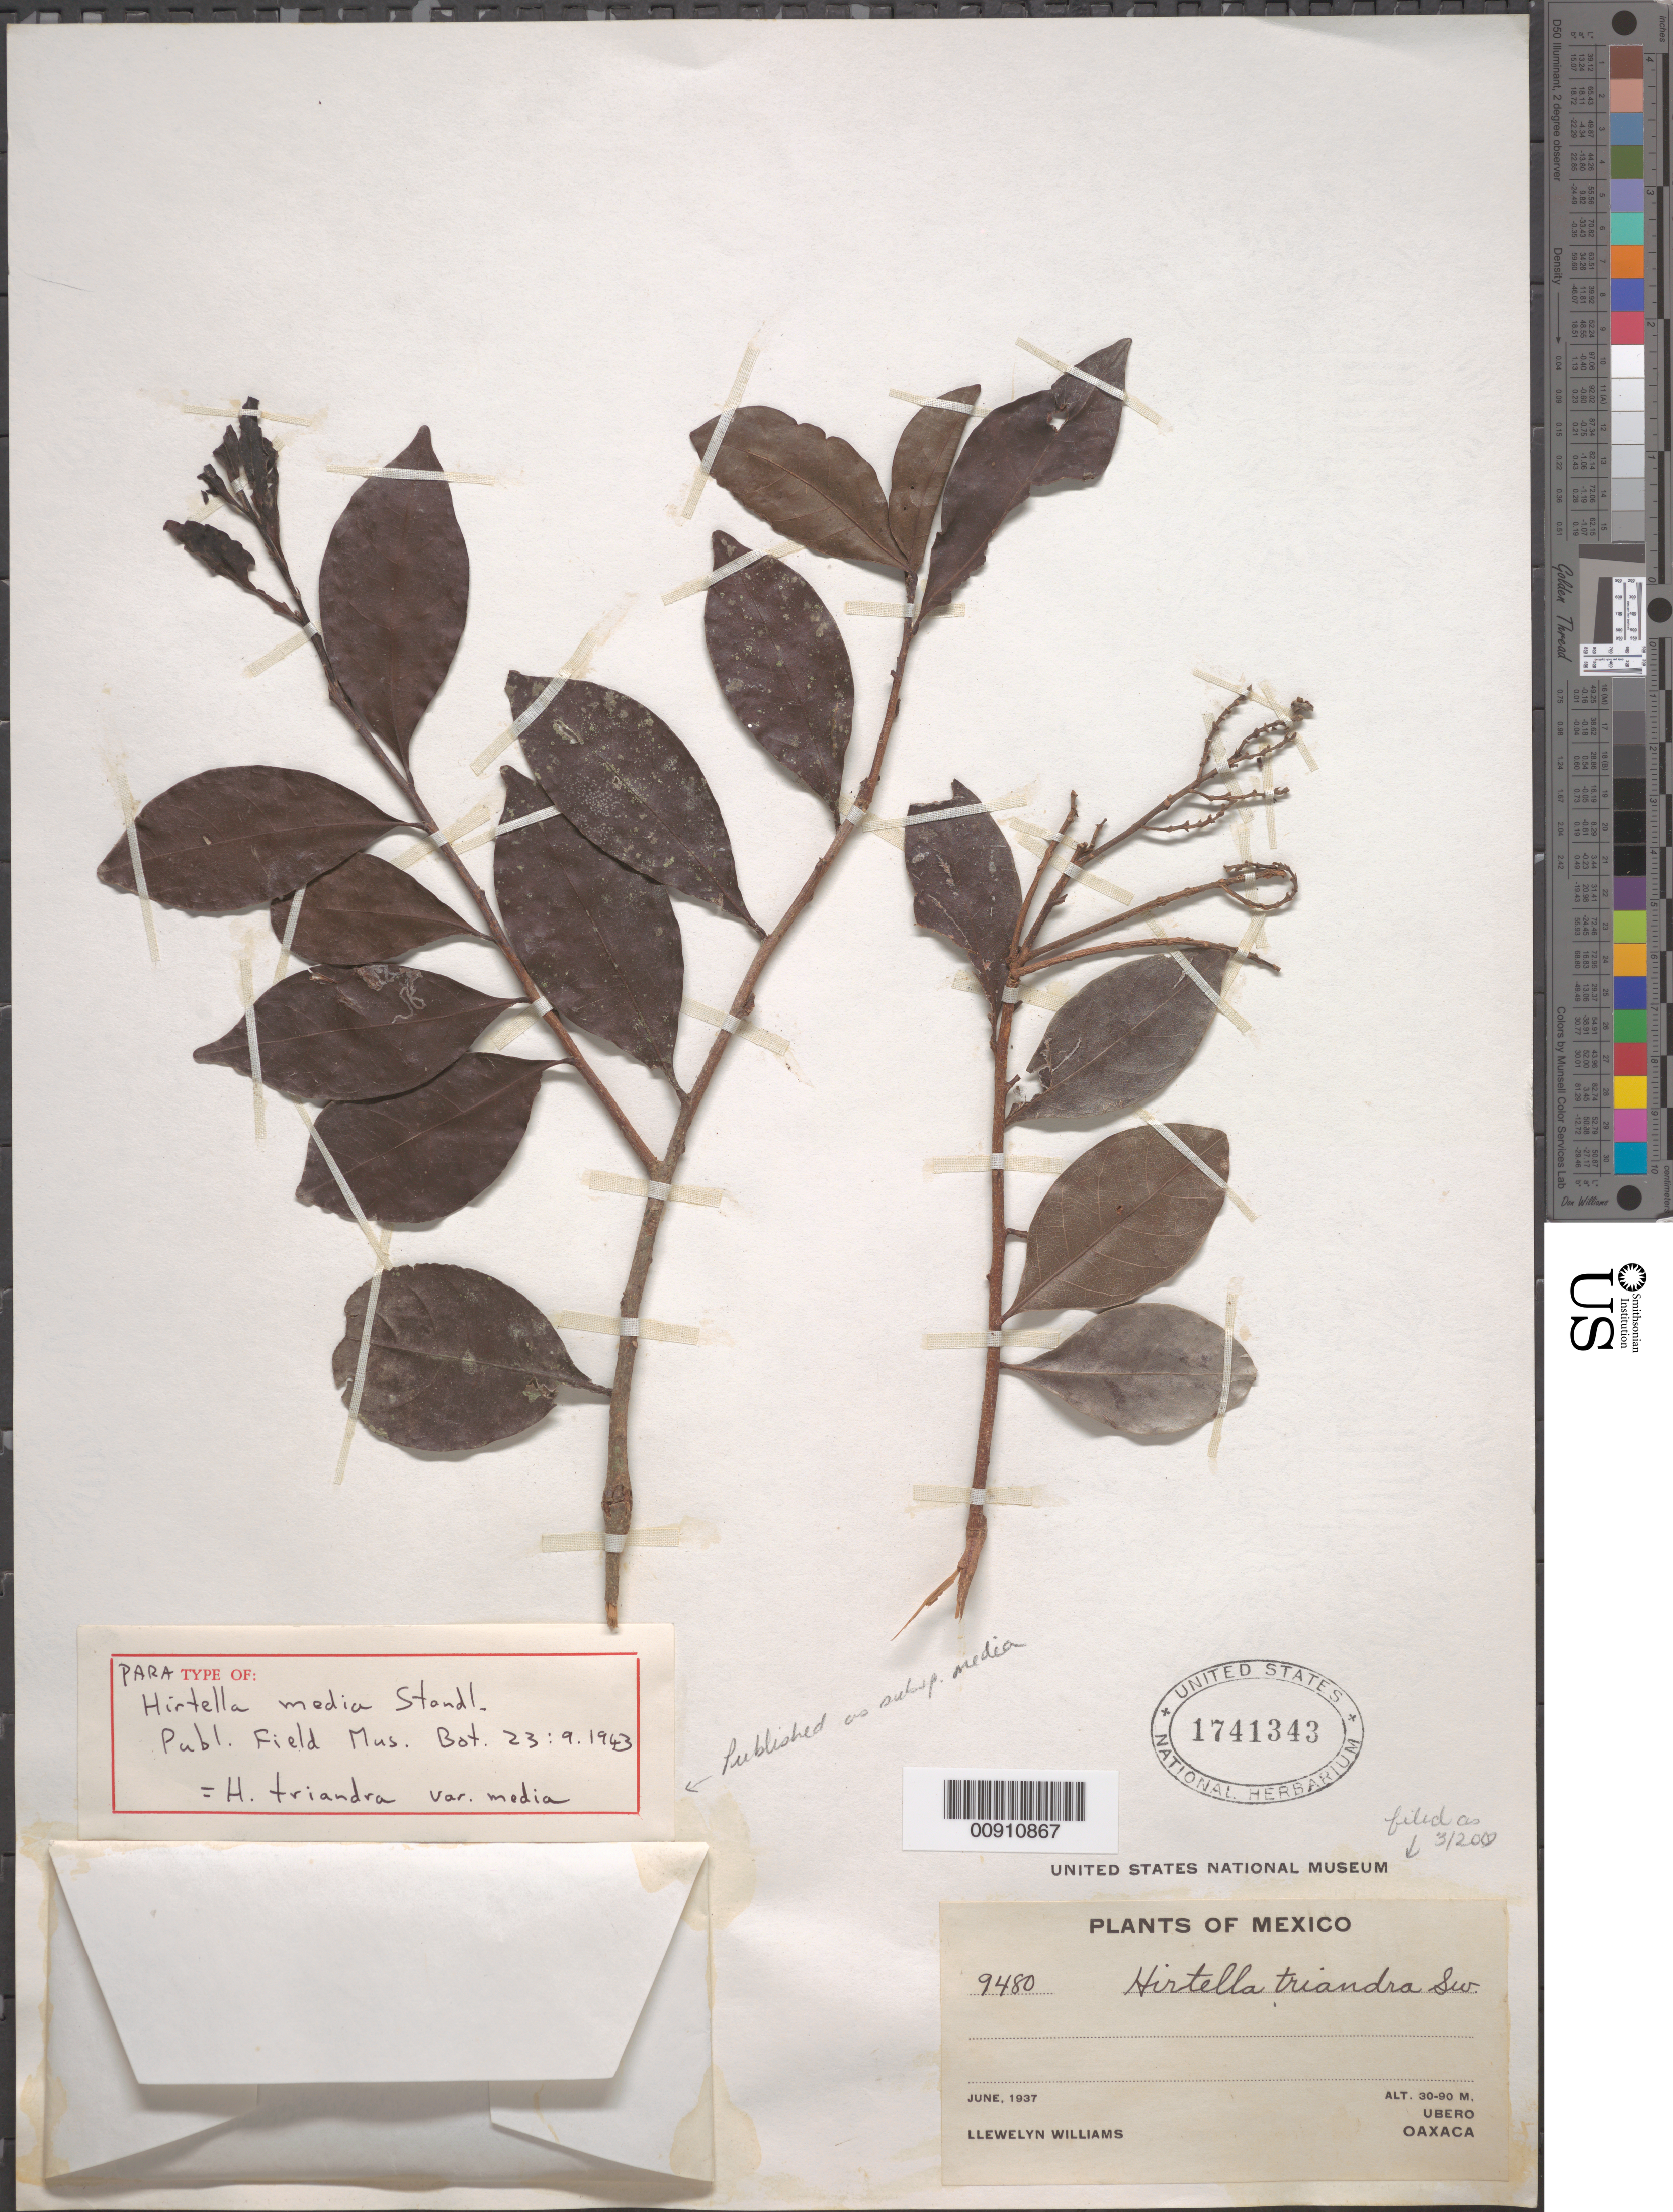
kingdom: Plantae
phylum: Tracheophyta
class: Magnoliopsida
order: Malpighiales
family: Chrysobalanaceae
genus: Hirtella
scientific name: Hirtella triandra subsp. media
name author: (Standl.) Prance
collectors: L. Williams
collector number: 9480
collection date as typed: Jun 1937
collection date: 1937-06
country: Mexico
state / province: Oaxaca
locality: Ubero, Oaxaca.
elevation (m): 90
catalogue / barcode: US 1741343